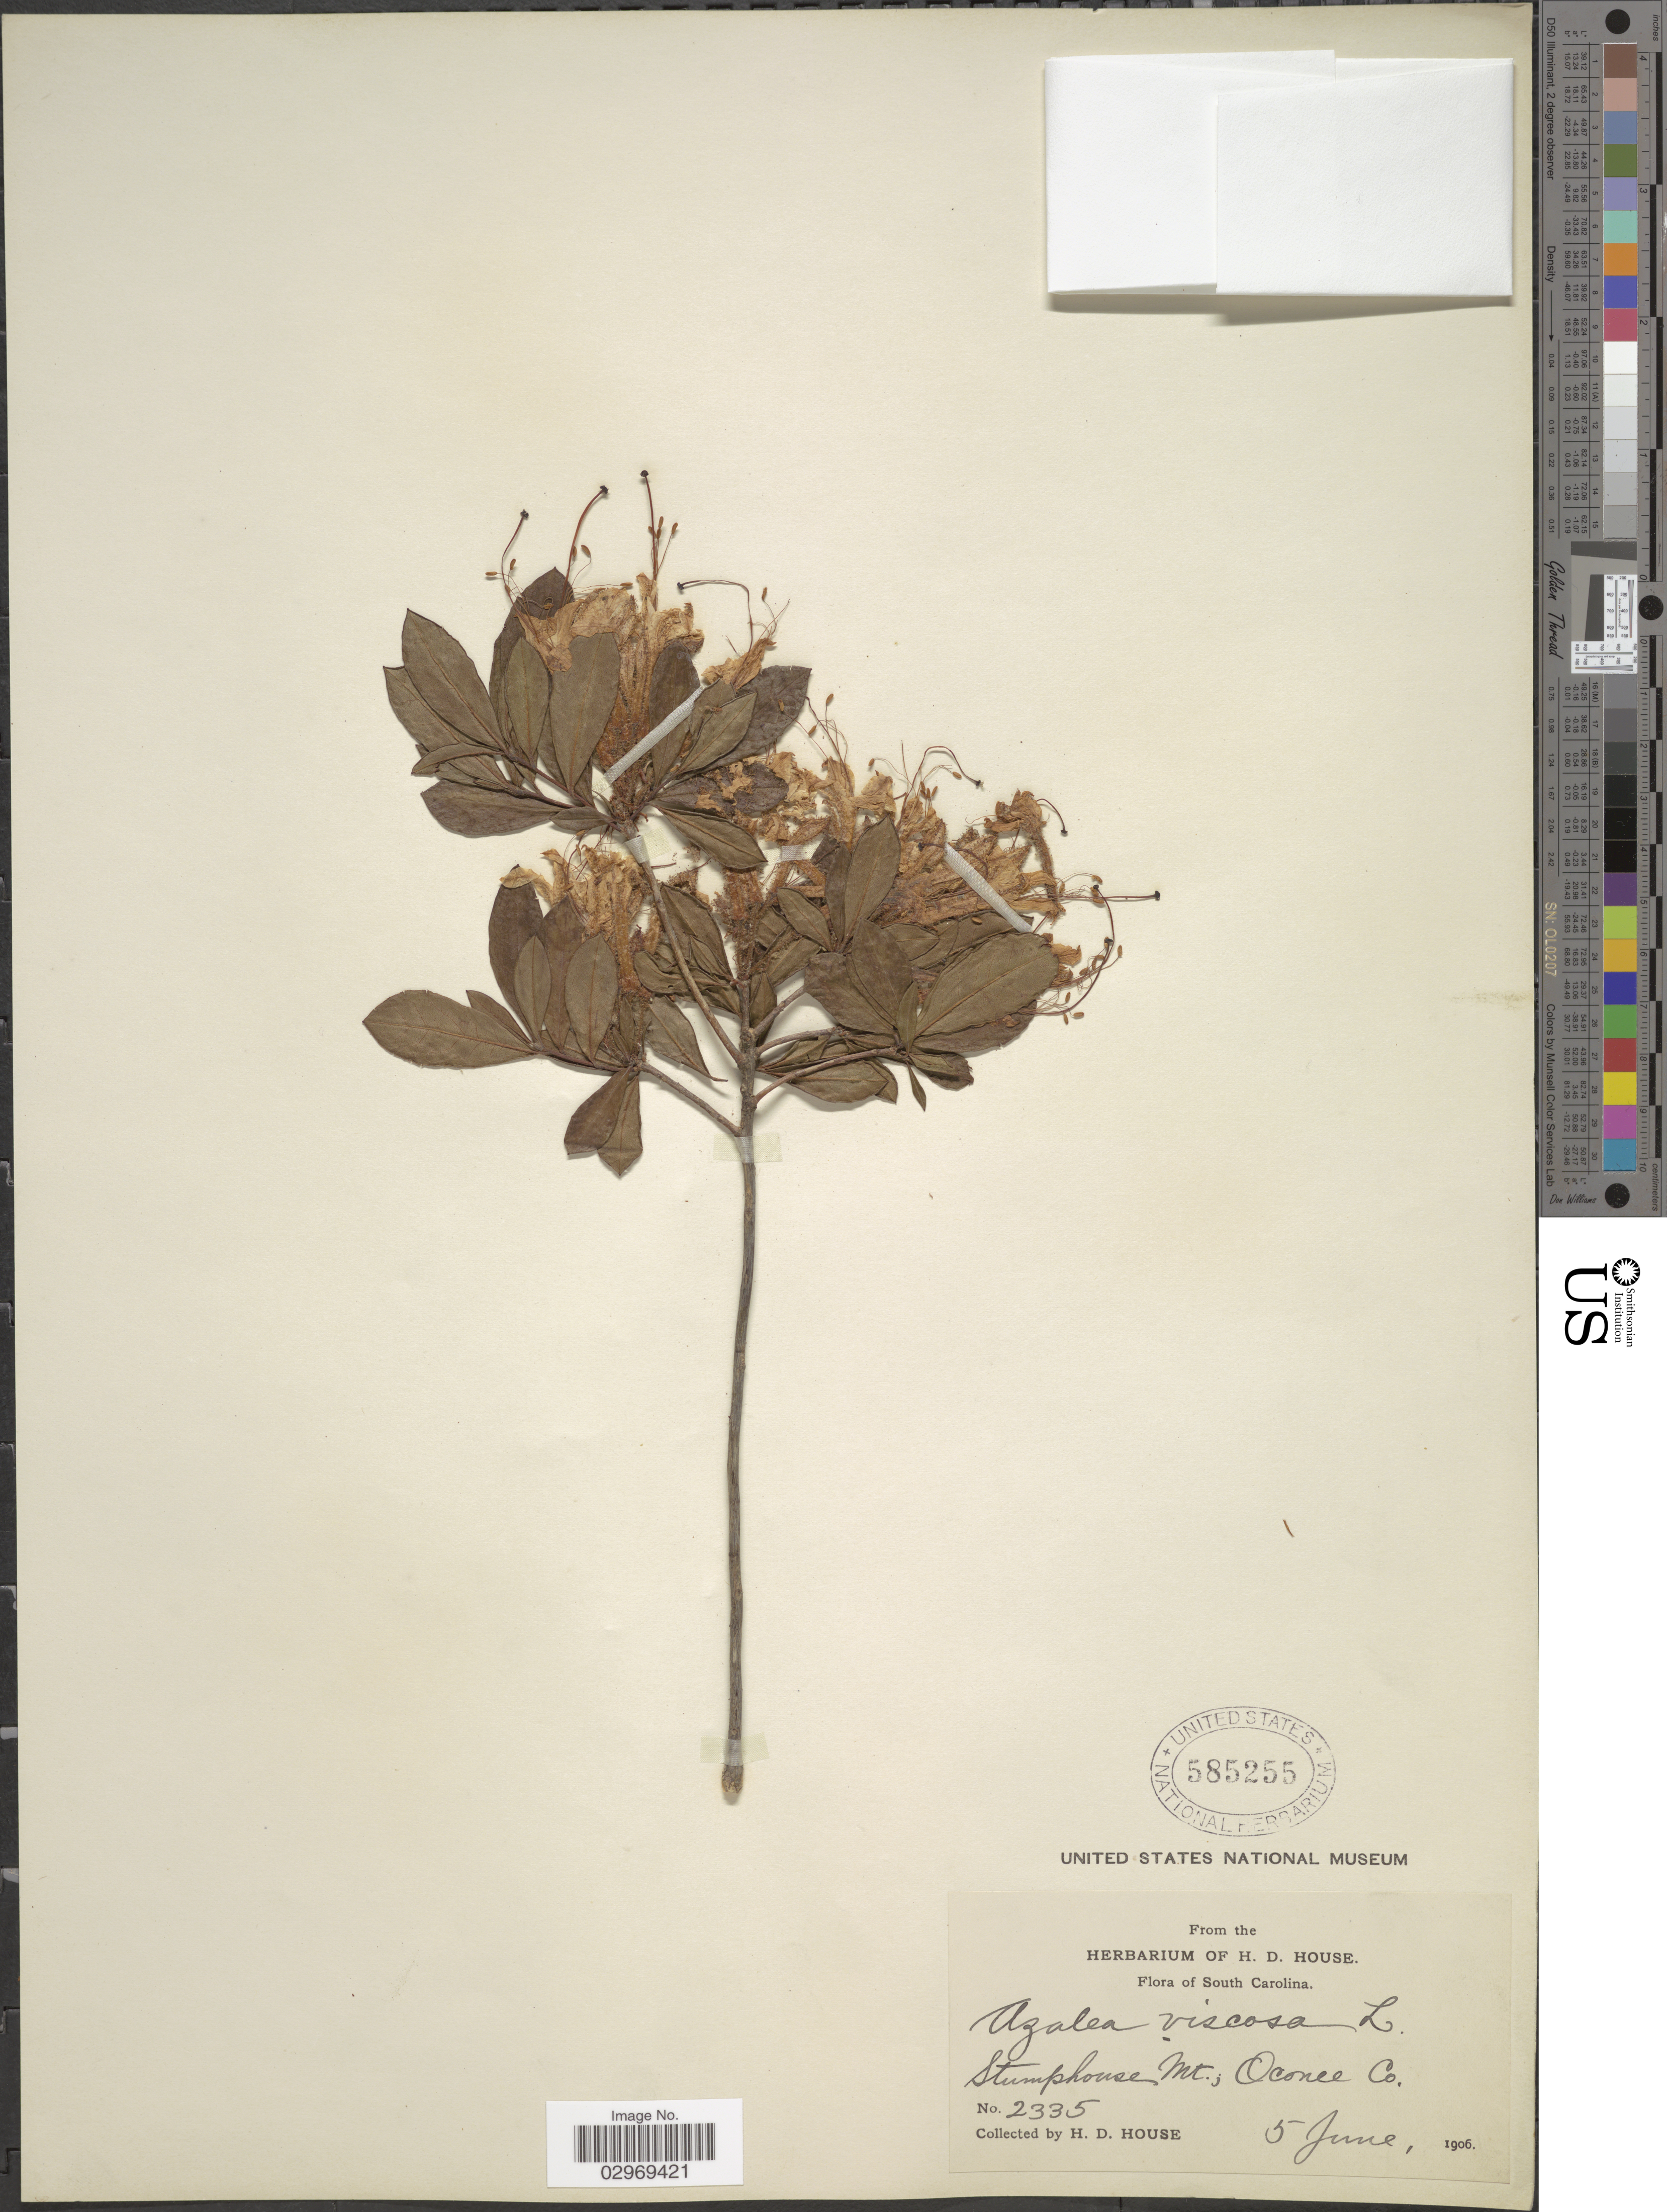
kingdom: Plantae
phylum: Tracheophyta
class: Magnoliopsida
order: Ericales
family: Ericaceae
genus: Rhododendron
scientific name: Rhododendron viscosum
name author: (L.) Torr.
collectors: H. D. House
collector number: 2335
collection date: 1906-06-05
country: United States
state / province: South Carolina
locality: Stumphouse Mt., Oconee Co.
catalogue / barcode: US 585255